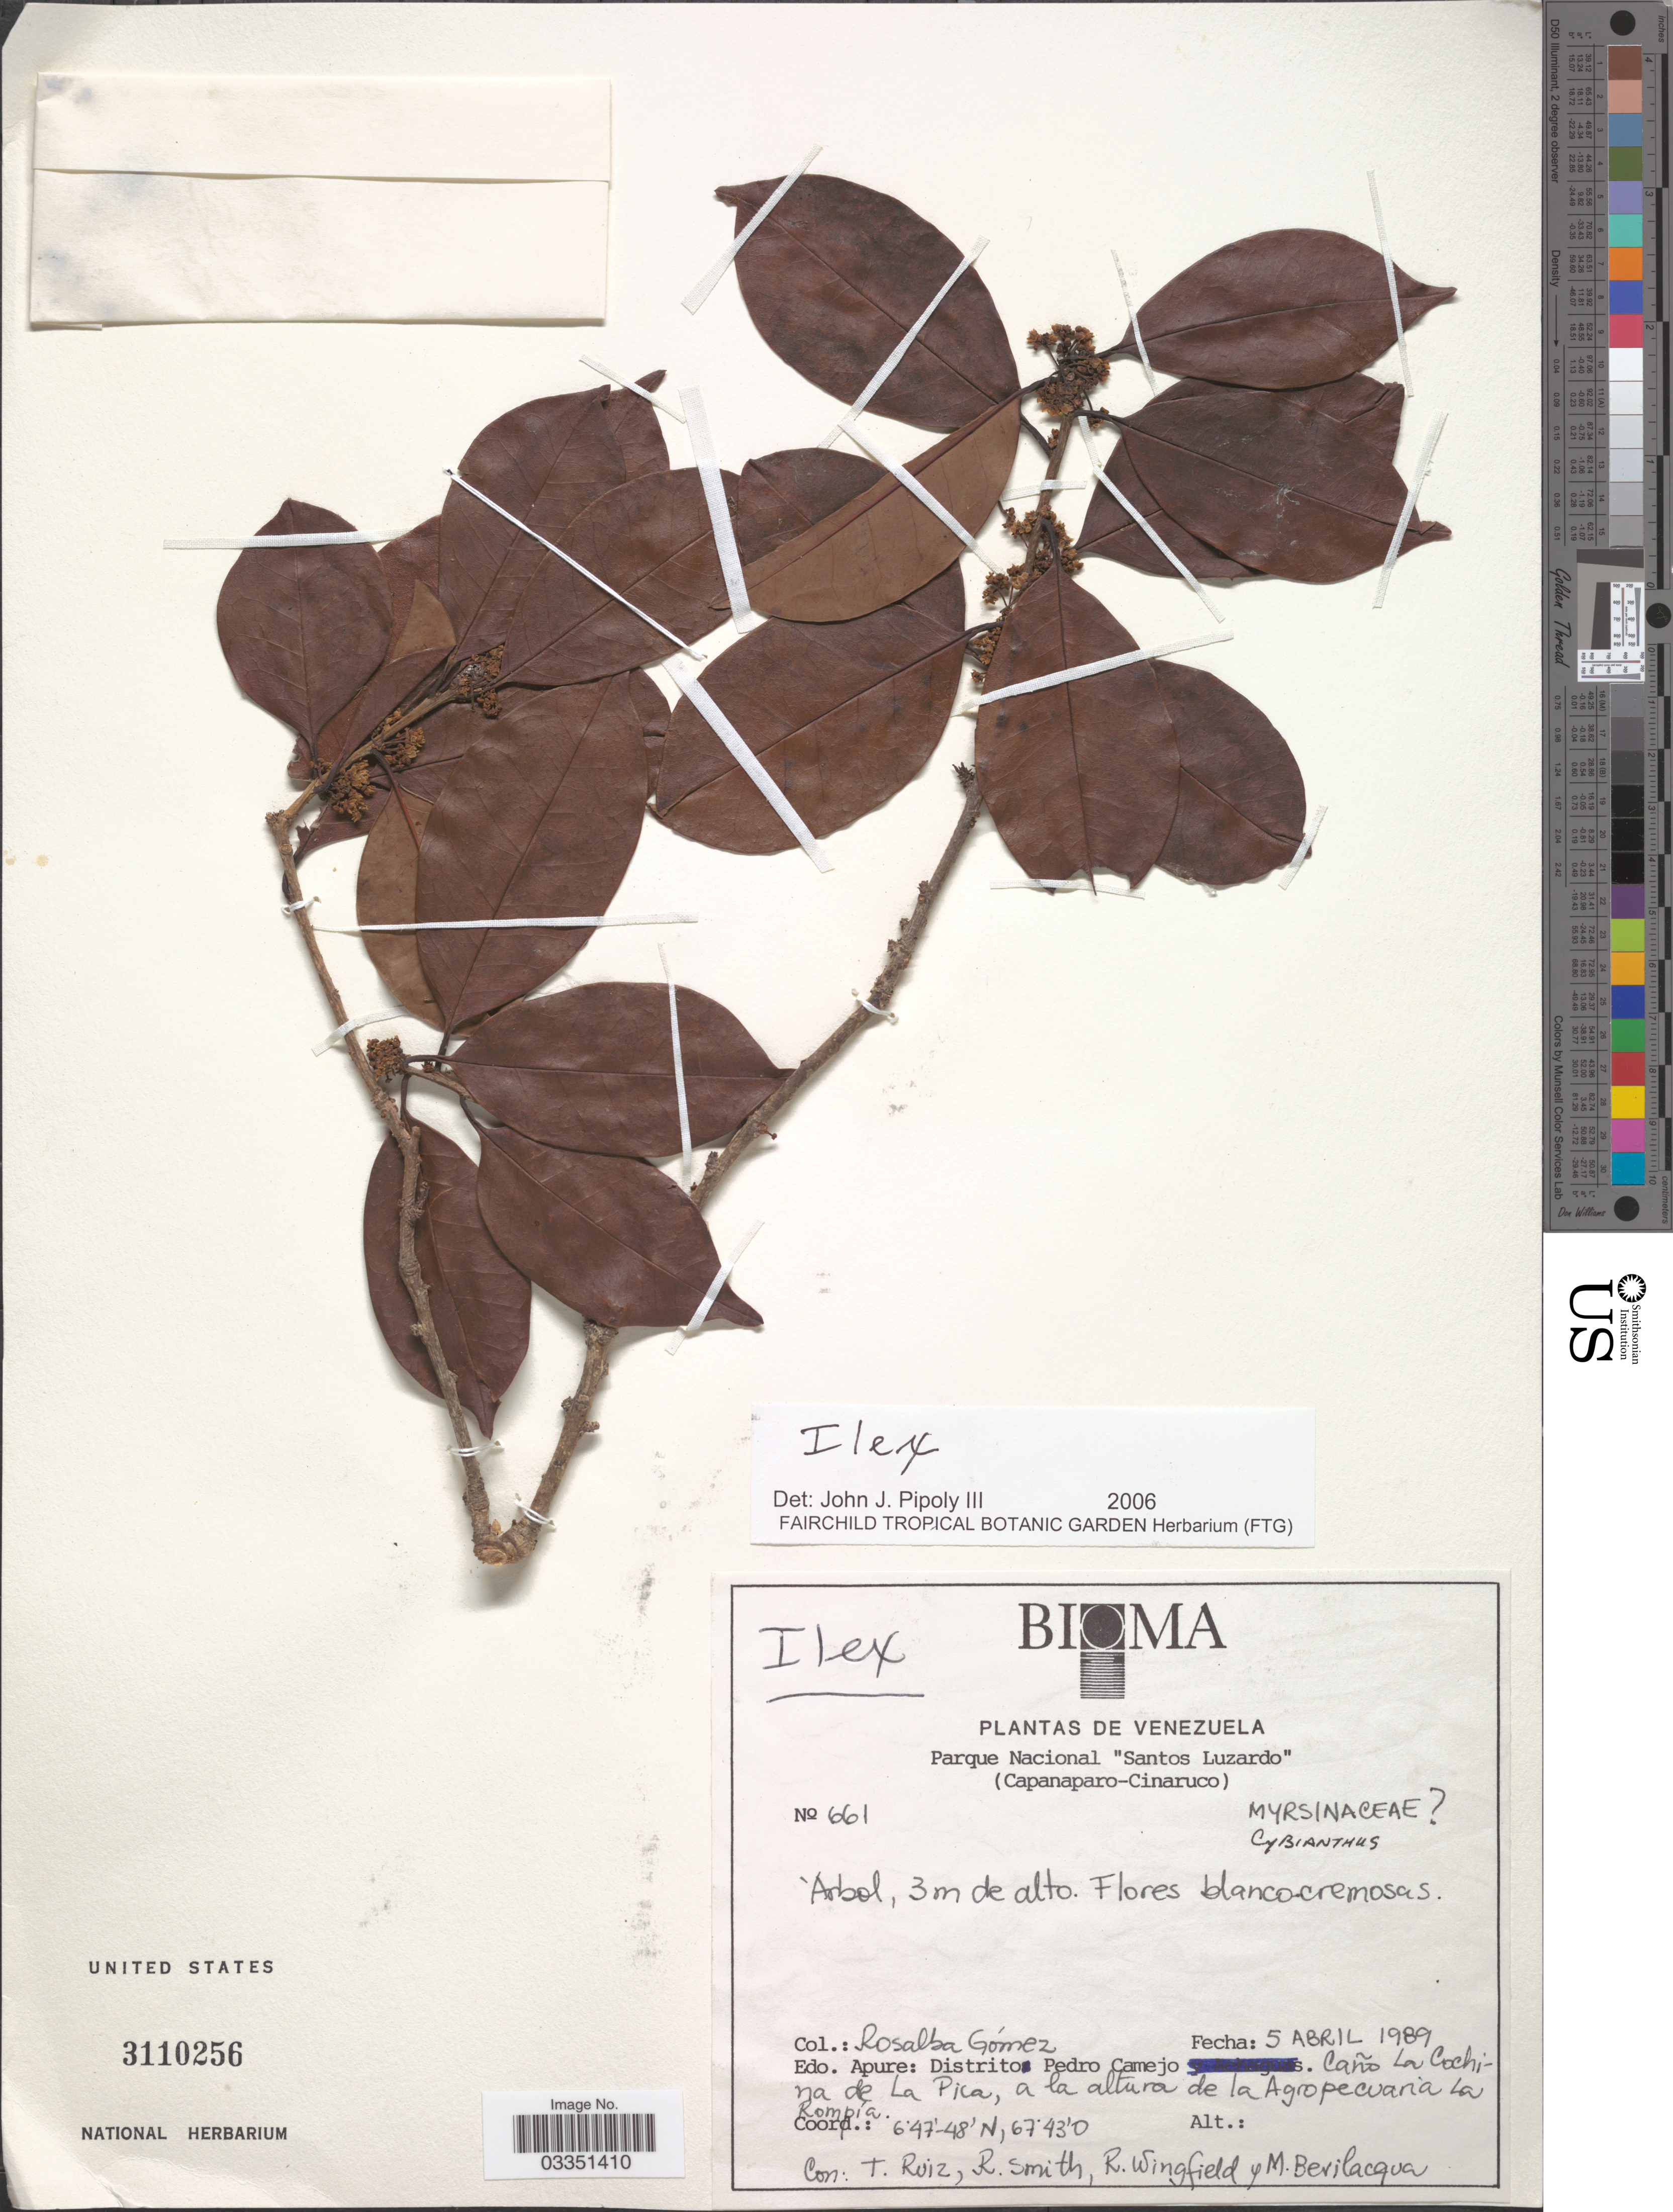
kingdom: Plantae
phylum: Tracheophyta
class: Magnoliopsida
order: Aquifoliales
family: Aquifoliaceae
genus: Ilex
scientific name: Ilex sp.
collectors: R. Gómez, T. Ruíz, R. Smith, R. Wingfield & M. Bevilacqua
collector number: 661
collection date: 1989-04-05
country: Venezuela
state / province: Apure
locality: Distrito Pedro Camejo. Caño La Cochina de La Pica, a la altura de la Agropecuaria La Rompía.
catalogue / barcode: US 3110256